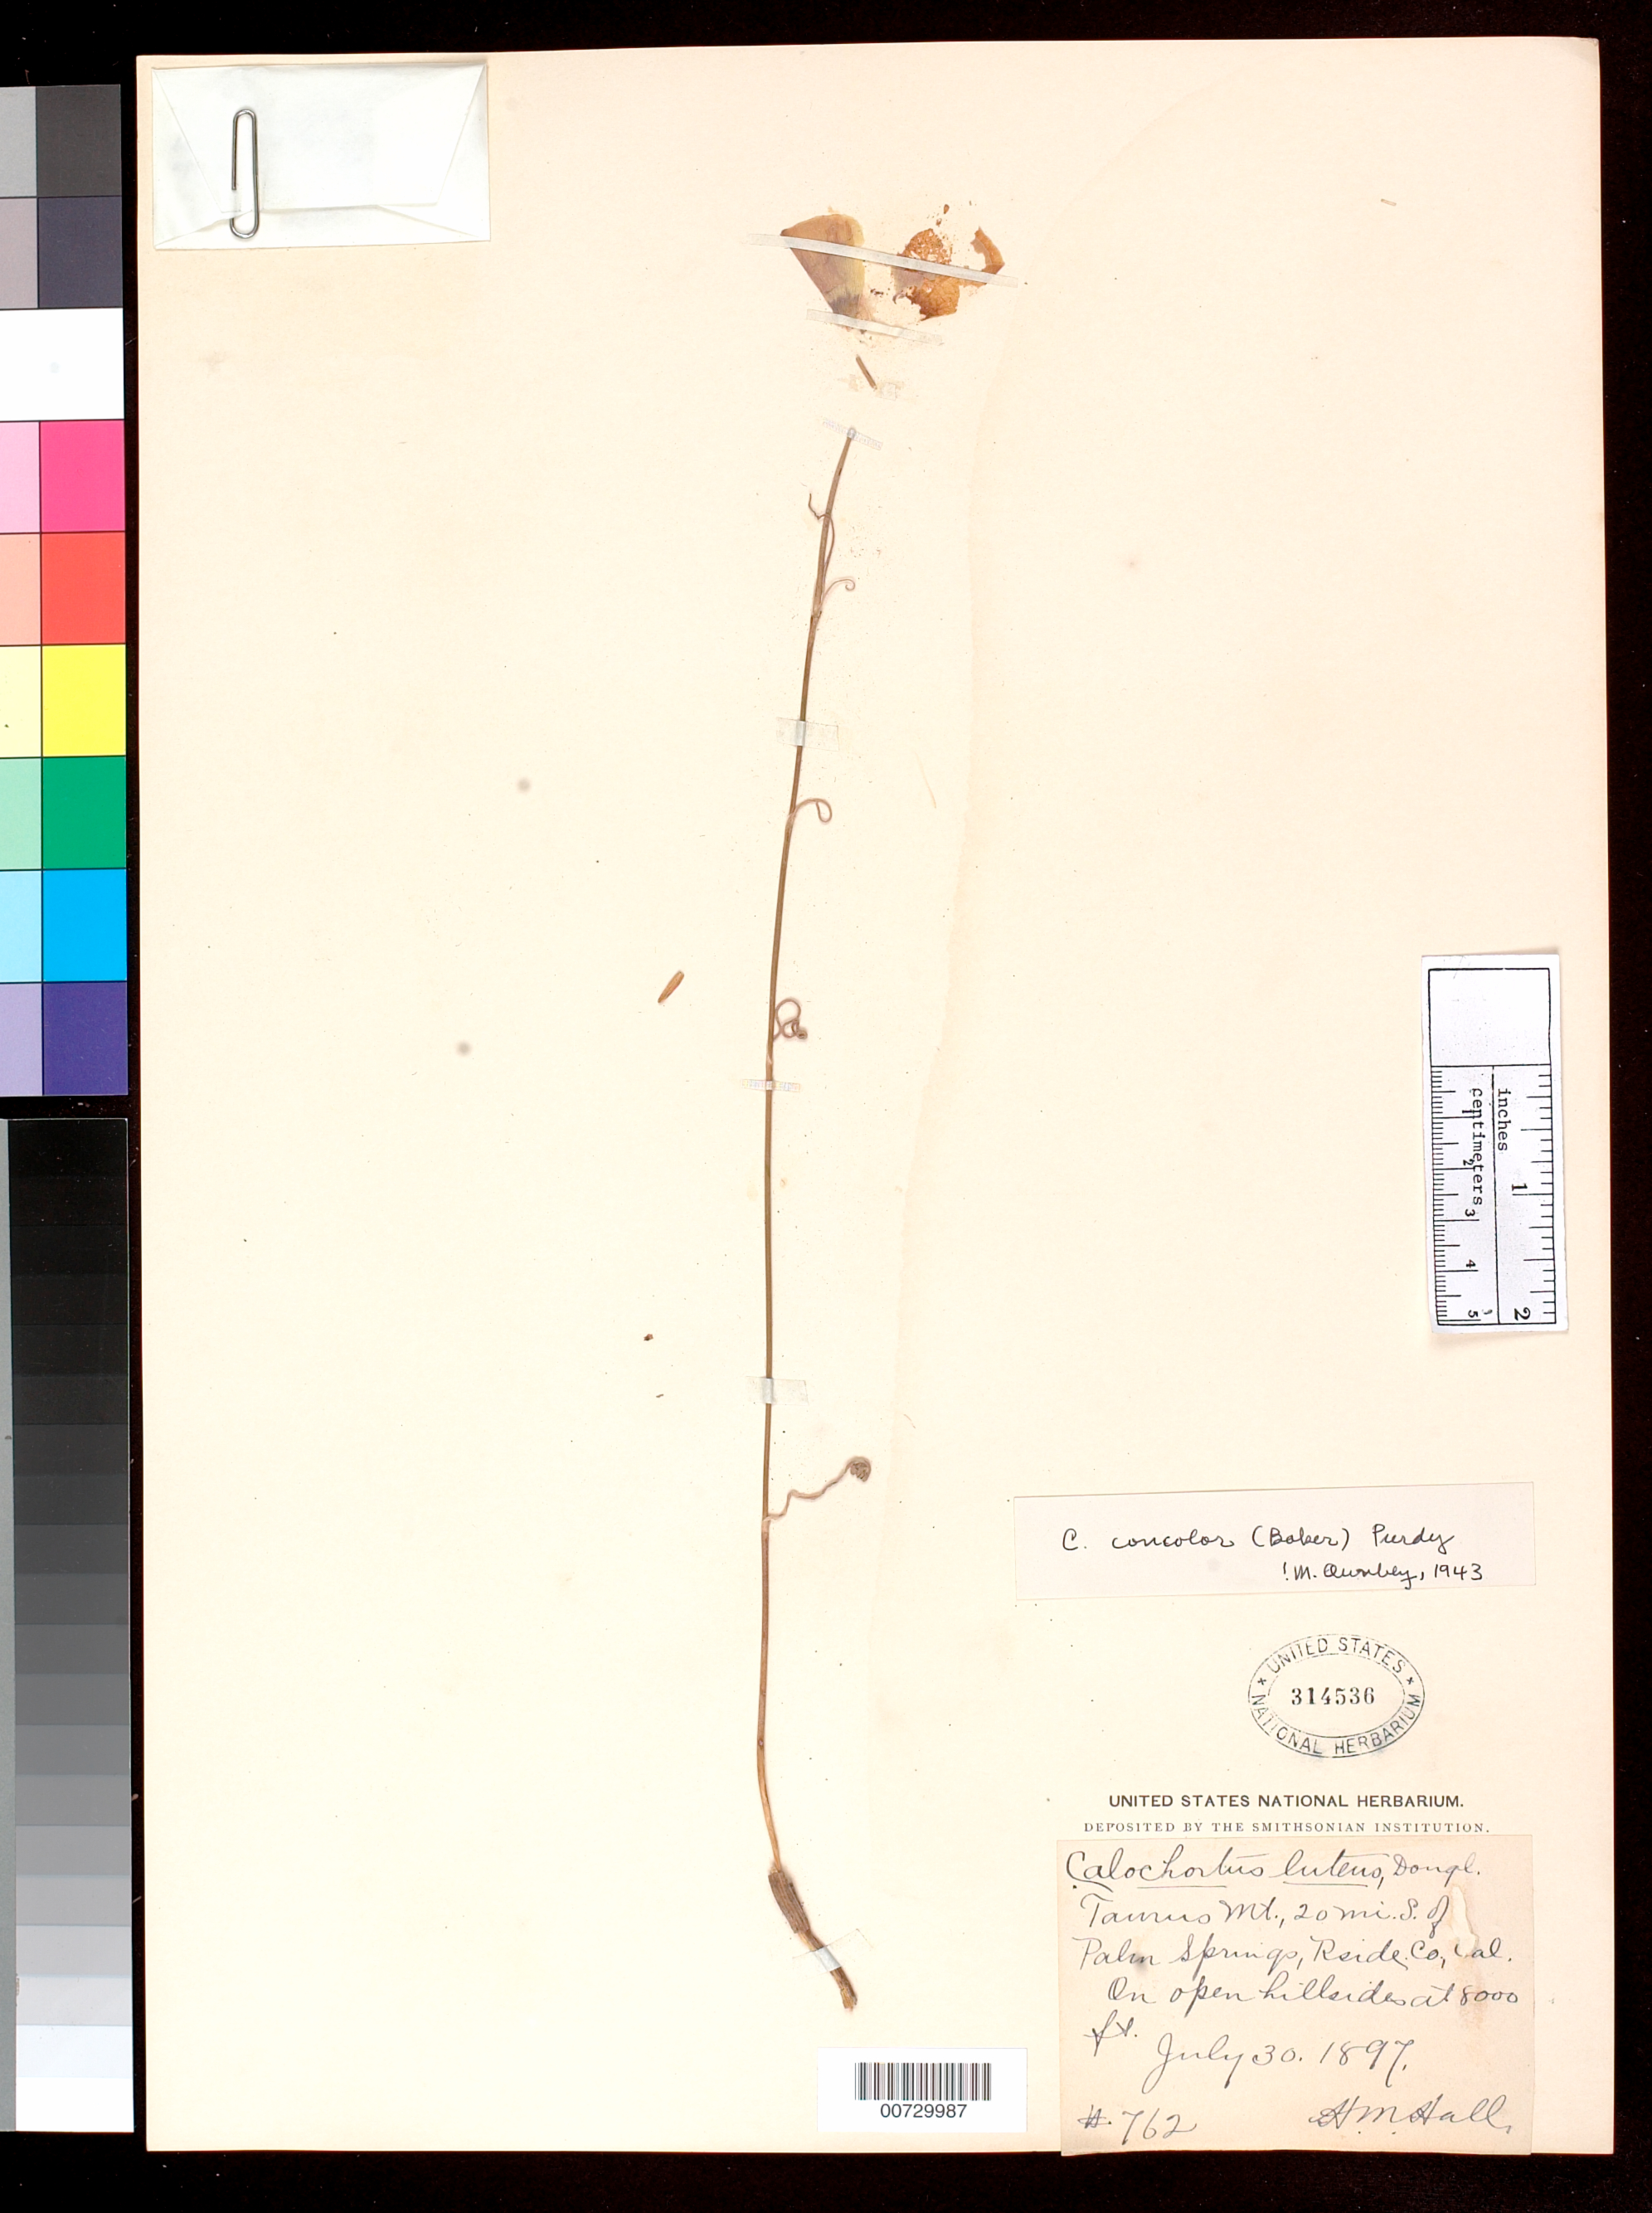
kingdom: Plantae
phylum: Tracheophyta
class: Liliopsida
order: Liliales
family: Liliaceae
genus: Calochortus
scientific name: Calochortus concolor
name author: (Baker) Purdy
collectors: H. M. Hall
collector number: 762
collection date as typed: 30 Jul 1897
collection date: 1897-07-30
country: United States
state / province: California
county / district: Riverside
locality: Taurus mts. 20 mi. south of Palm Springs.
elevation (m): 2438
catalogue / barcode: US 314536